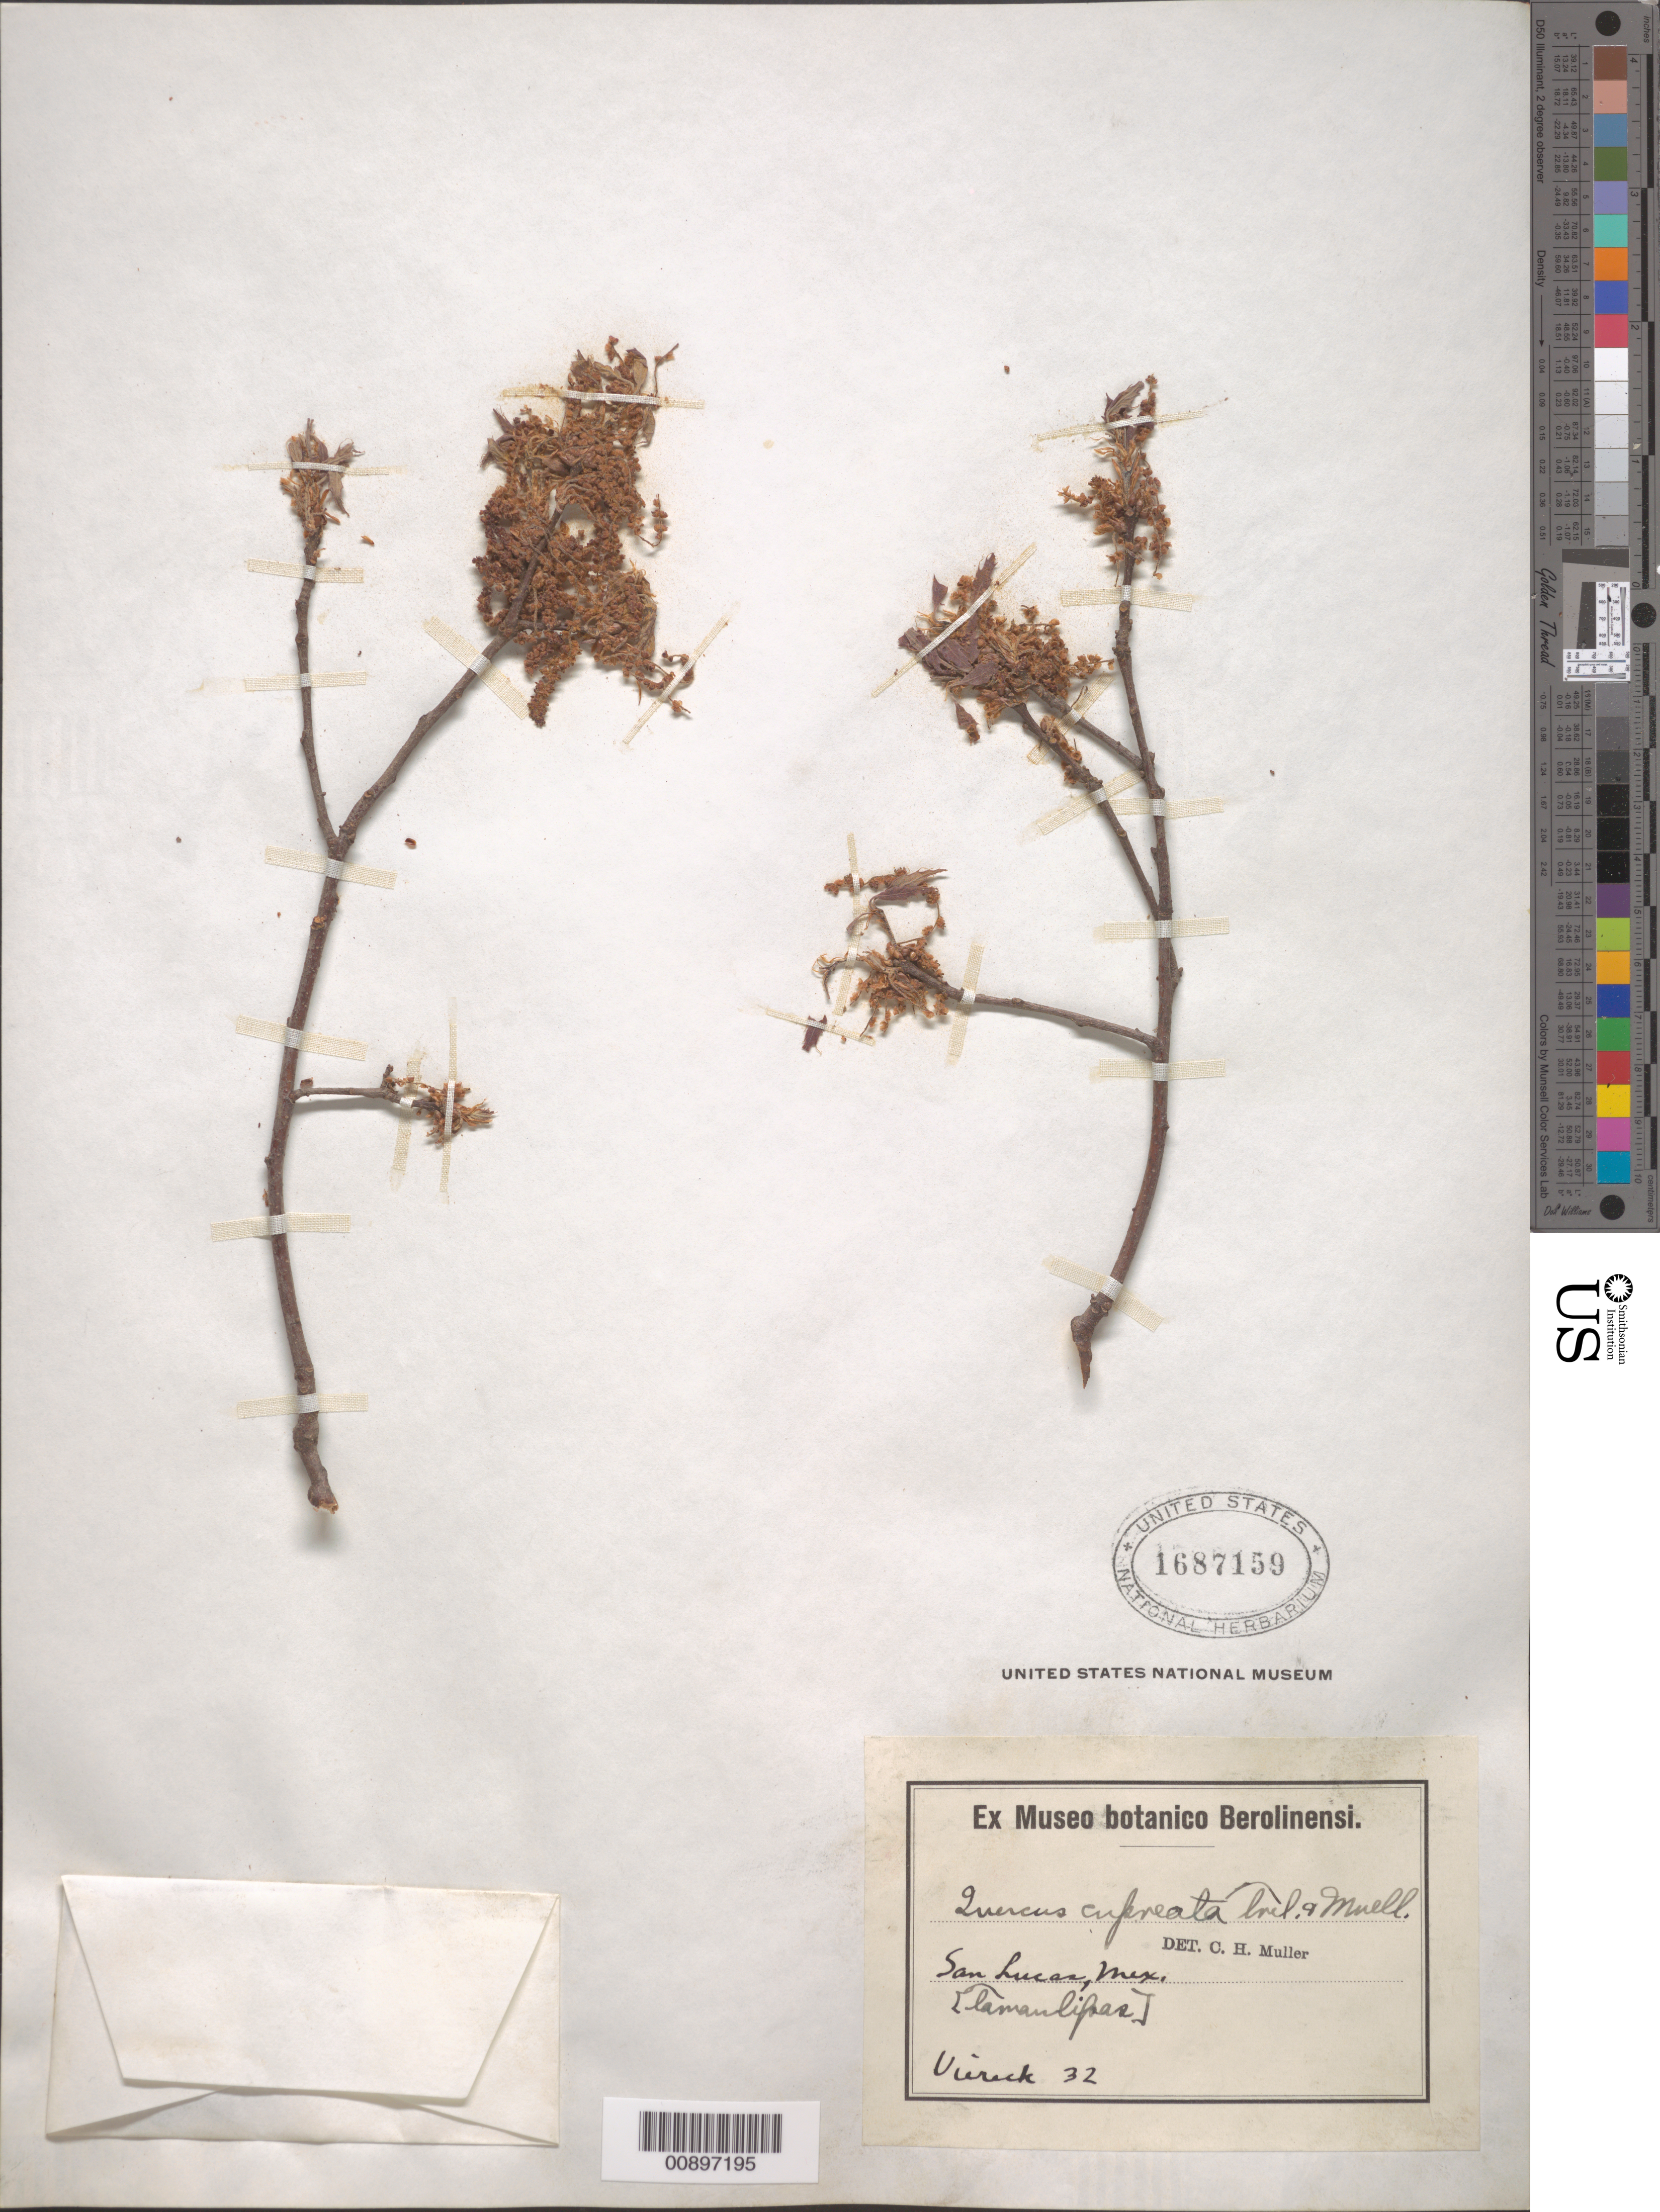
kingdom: Plantae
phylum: Tracheophyta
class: Magnoliopsida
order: Fagales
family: Fagaceae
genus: Quercus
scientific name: Quercus cupreata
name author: Trel. & C.H. Mull.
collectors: H. W. Viereck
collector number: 32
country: Mexico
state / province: Tamaulipas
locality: San Lucas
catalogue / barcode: US 1687159